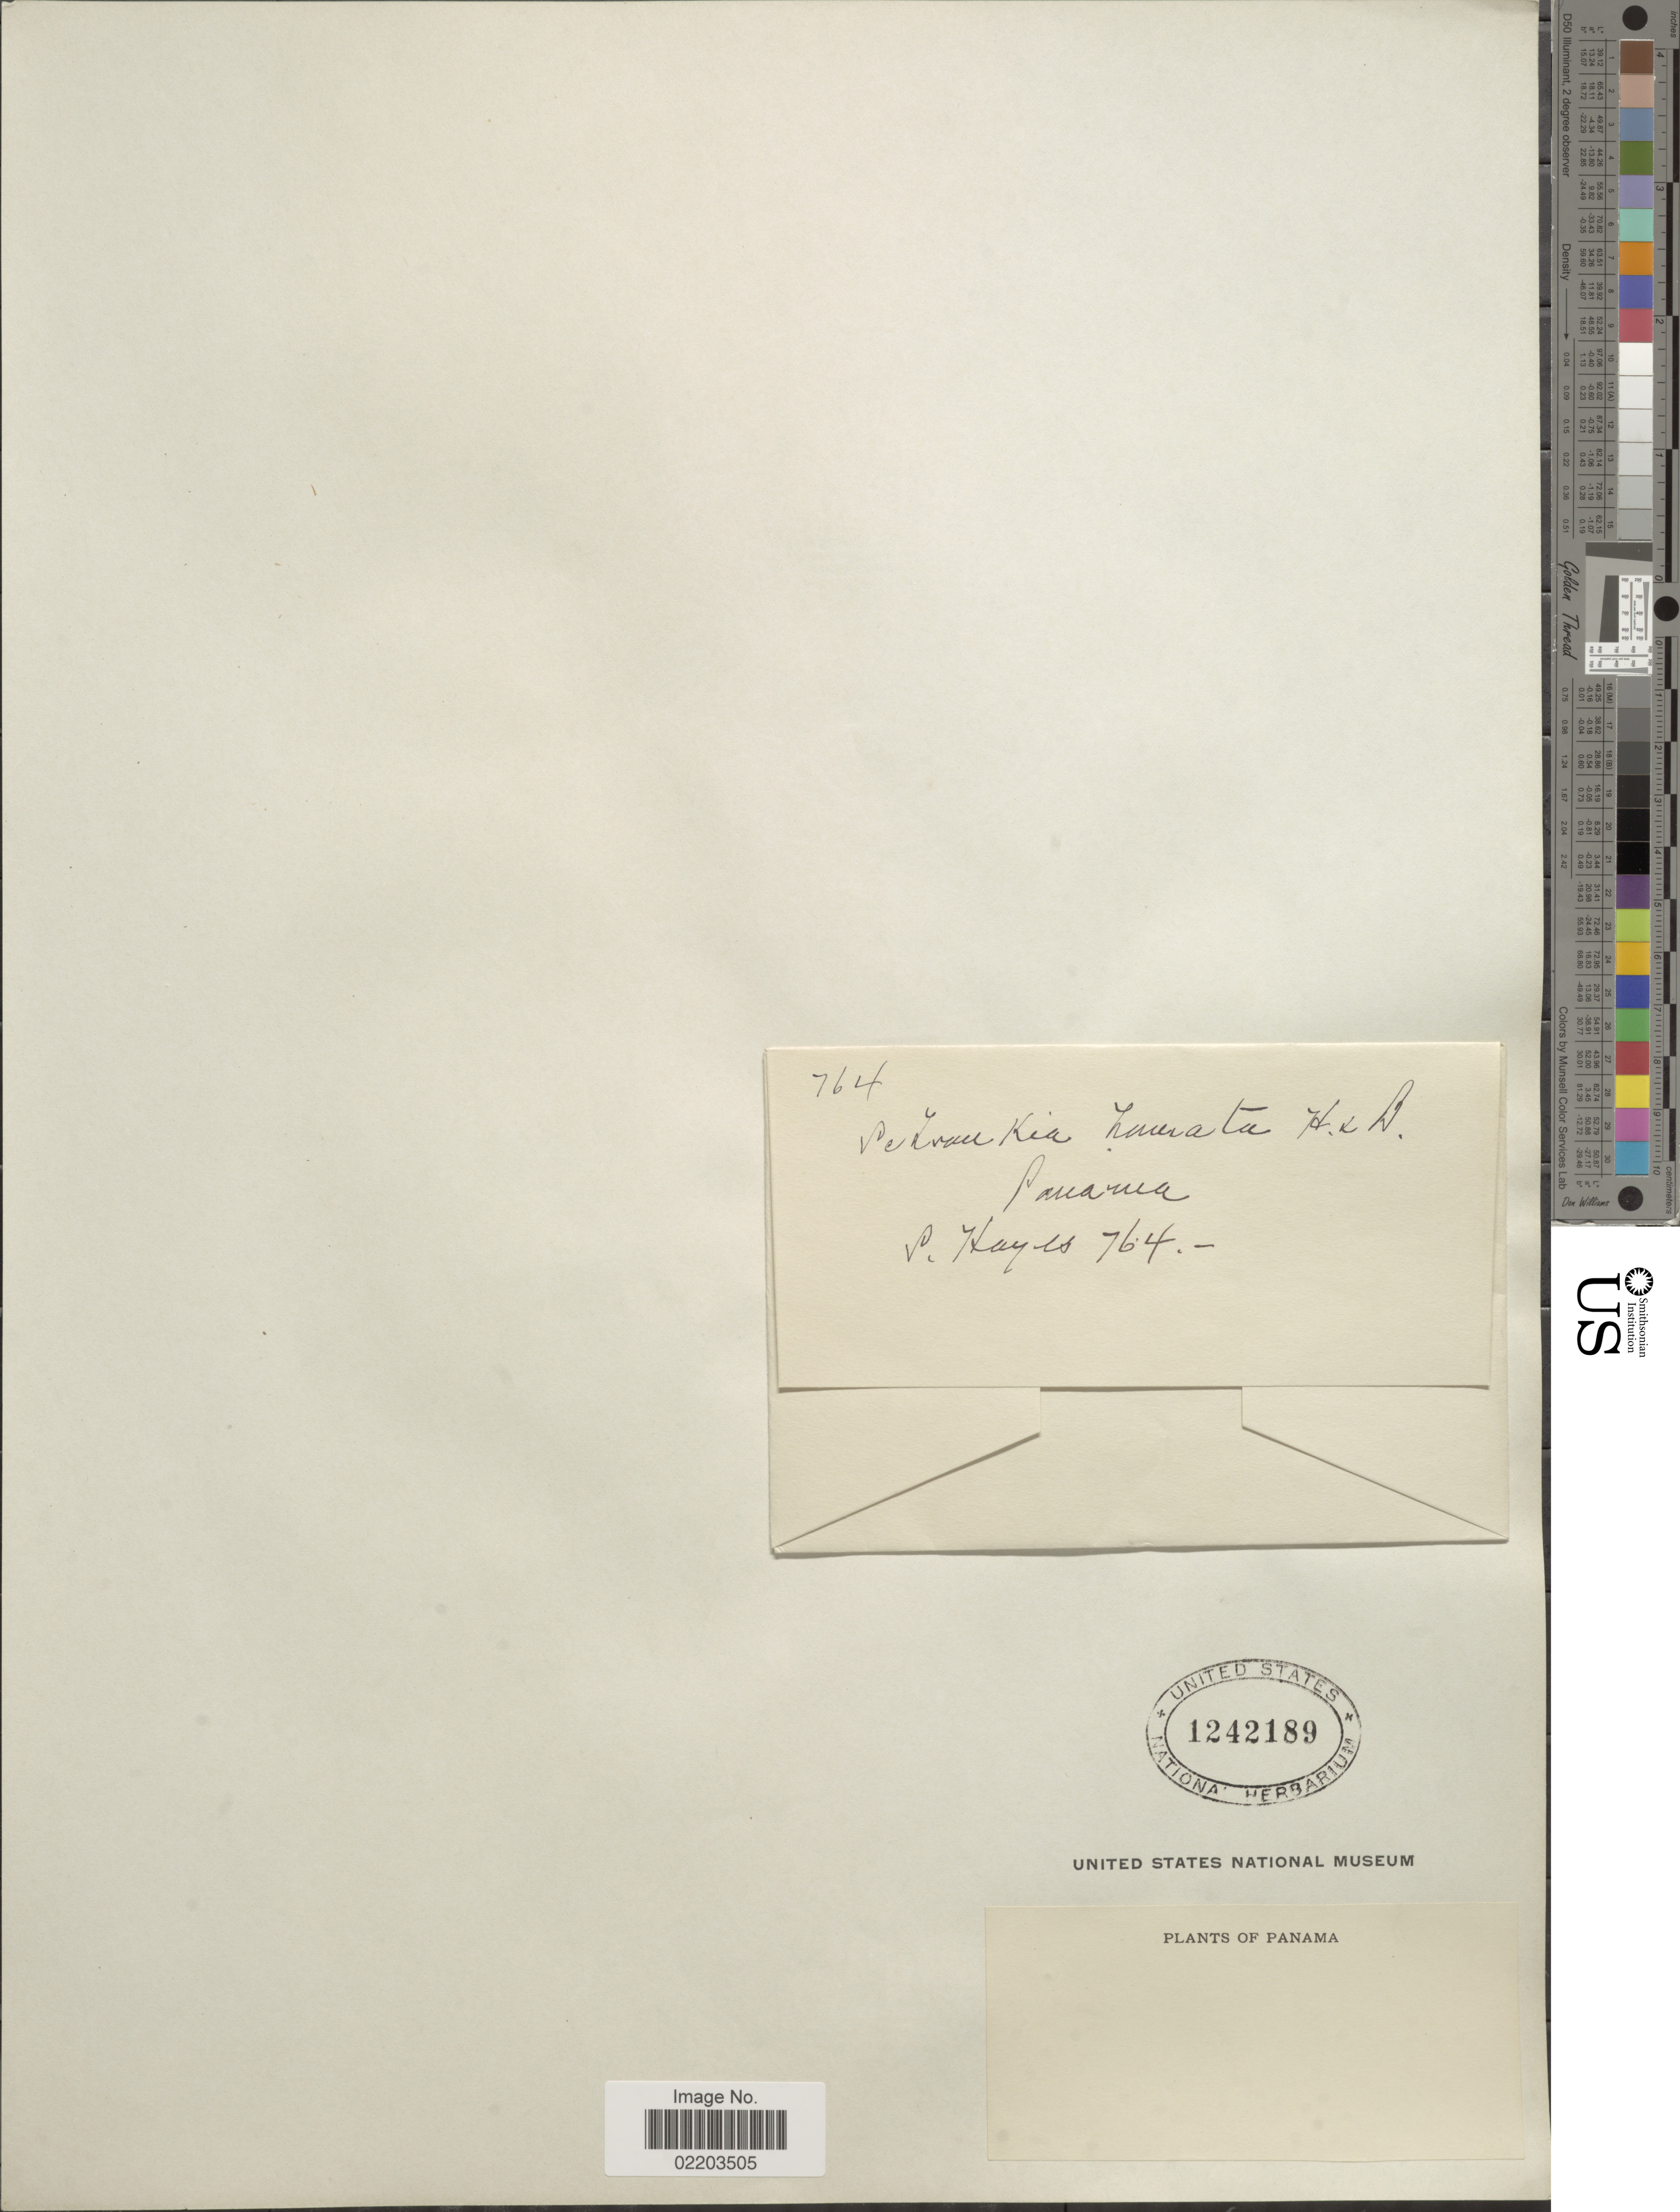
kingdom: Plantae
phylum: Tracheophyta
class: Magnoliopsida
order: Fabales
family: Fabaceae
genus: Mimosa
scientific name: Mimosa tetragona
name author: Poir.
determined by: U.S. National Herbarium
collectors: S. Hayes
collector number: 764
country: Panama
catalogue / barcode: US 1242189